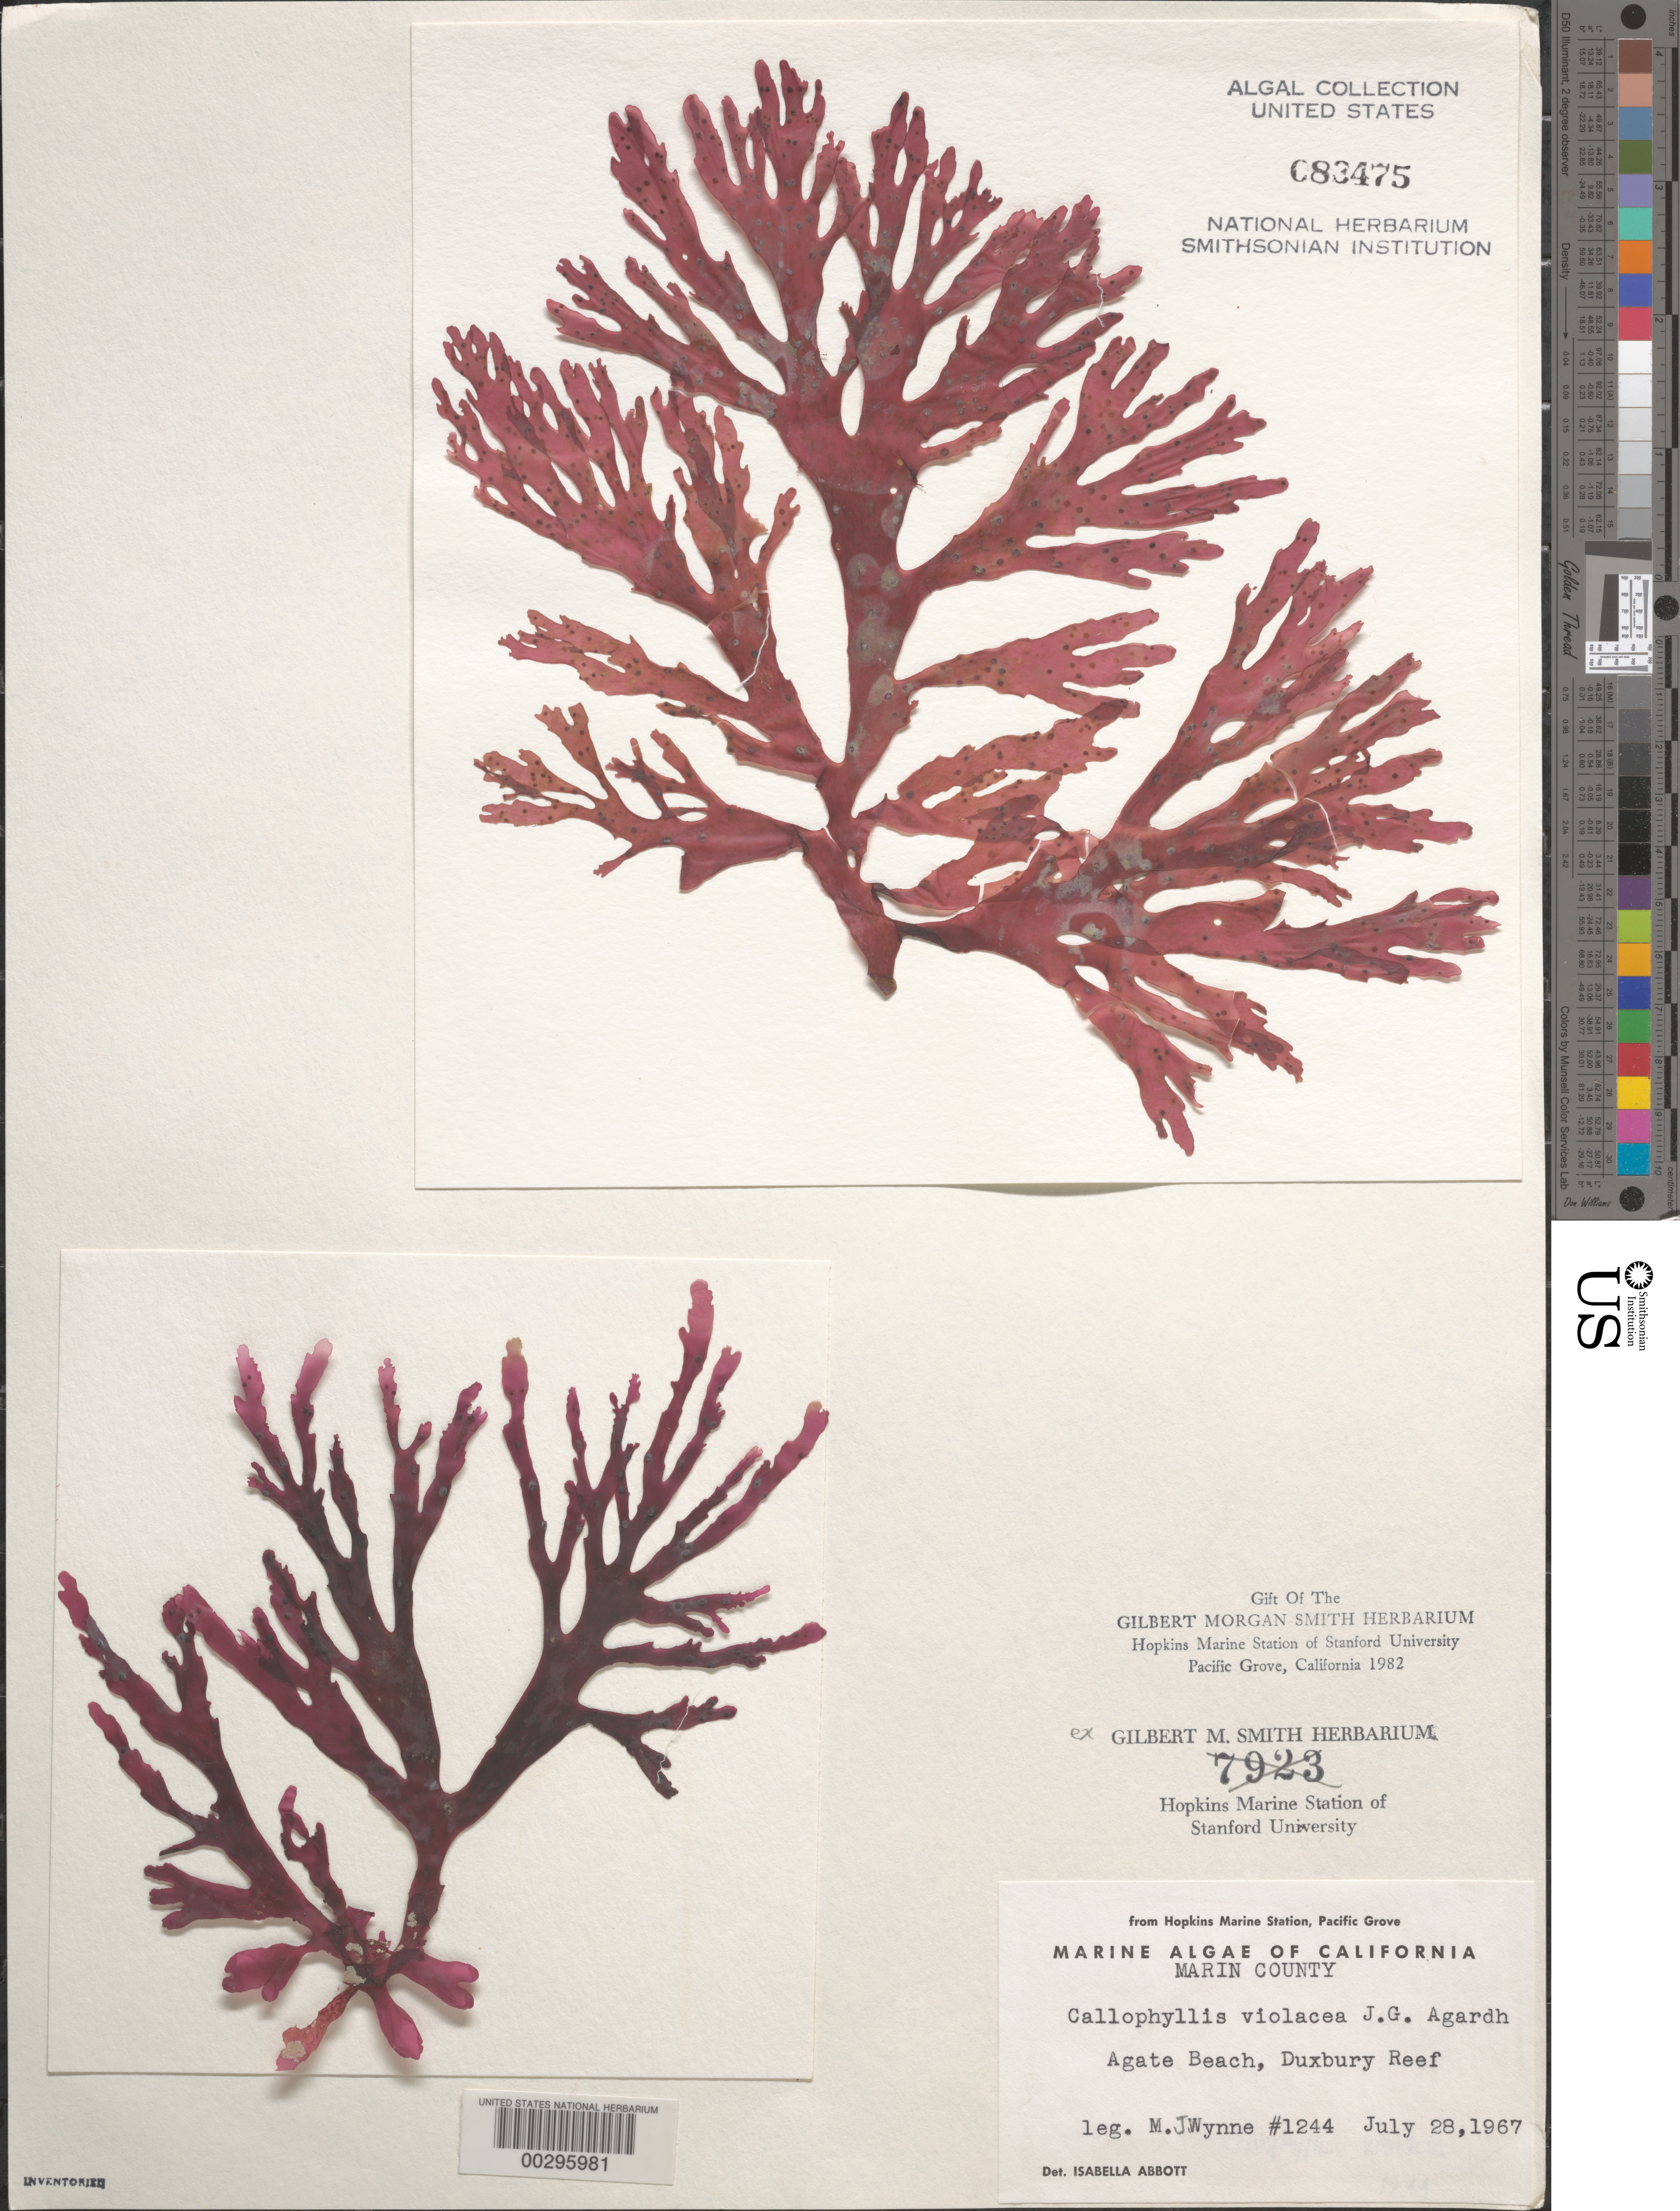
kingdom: Plantae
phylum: Rhodophyta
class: Florideophyceae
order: Gigartinales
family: Kallymeniaceae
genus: Callophyllis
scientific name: Callophyllis violacea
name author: J. Agardh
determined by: Abbott, Isabella A.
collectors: M.J. Wynne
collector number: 1244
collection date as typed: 28 Jul 1967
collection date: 1967-07-28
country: United States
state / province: California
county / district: Marin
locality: Agate Beach, Duxbury Reef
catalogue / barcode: US 83475